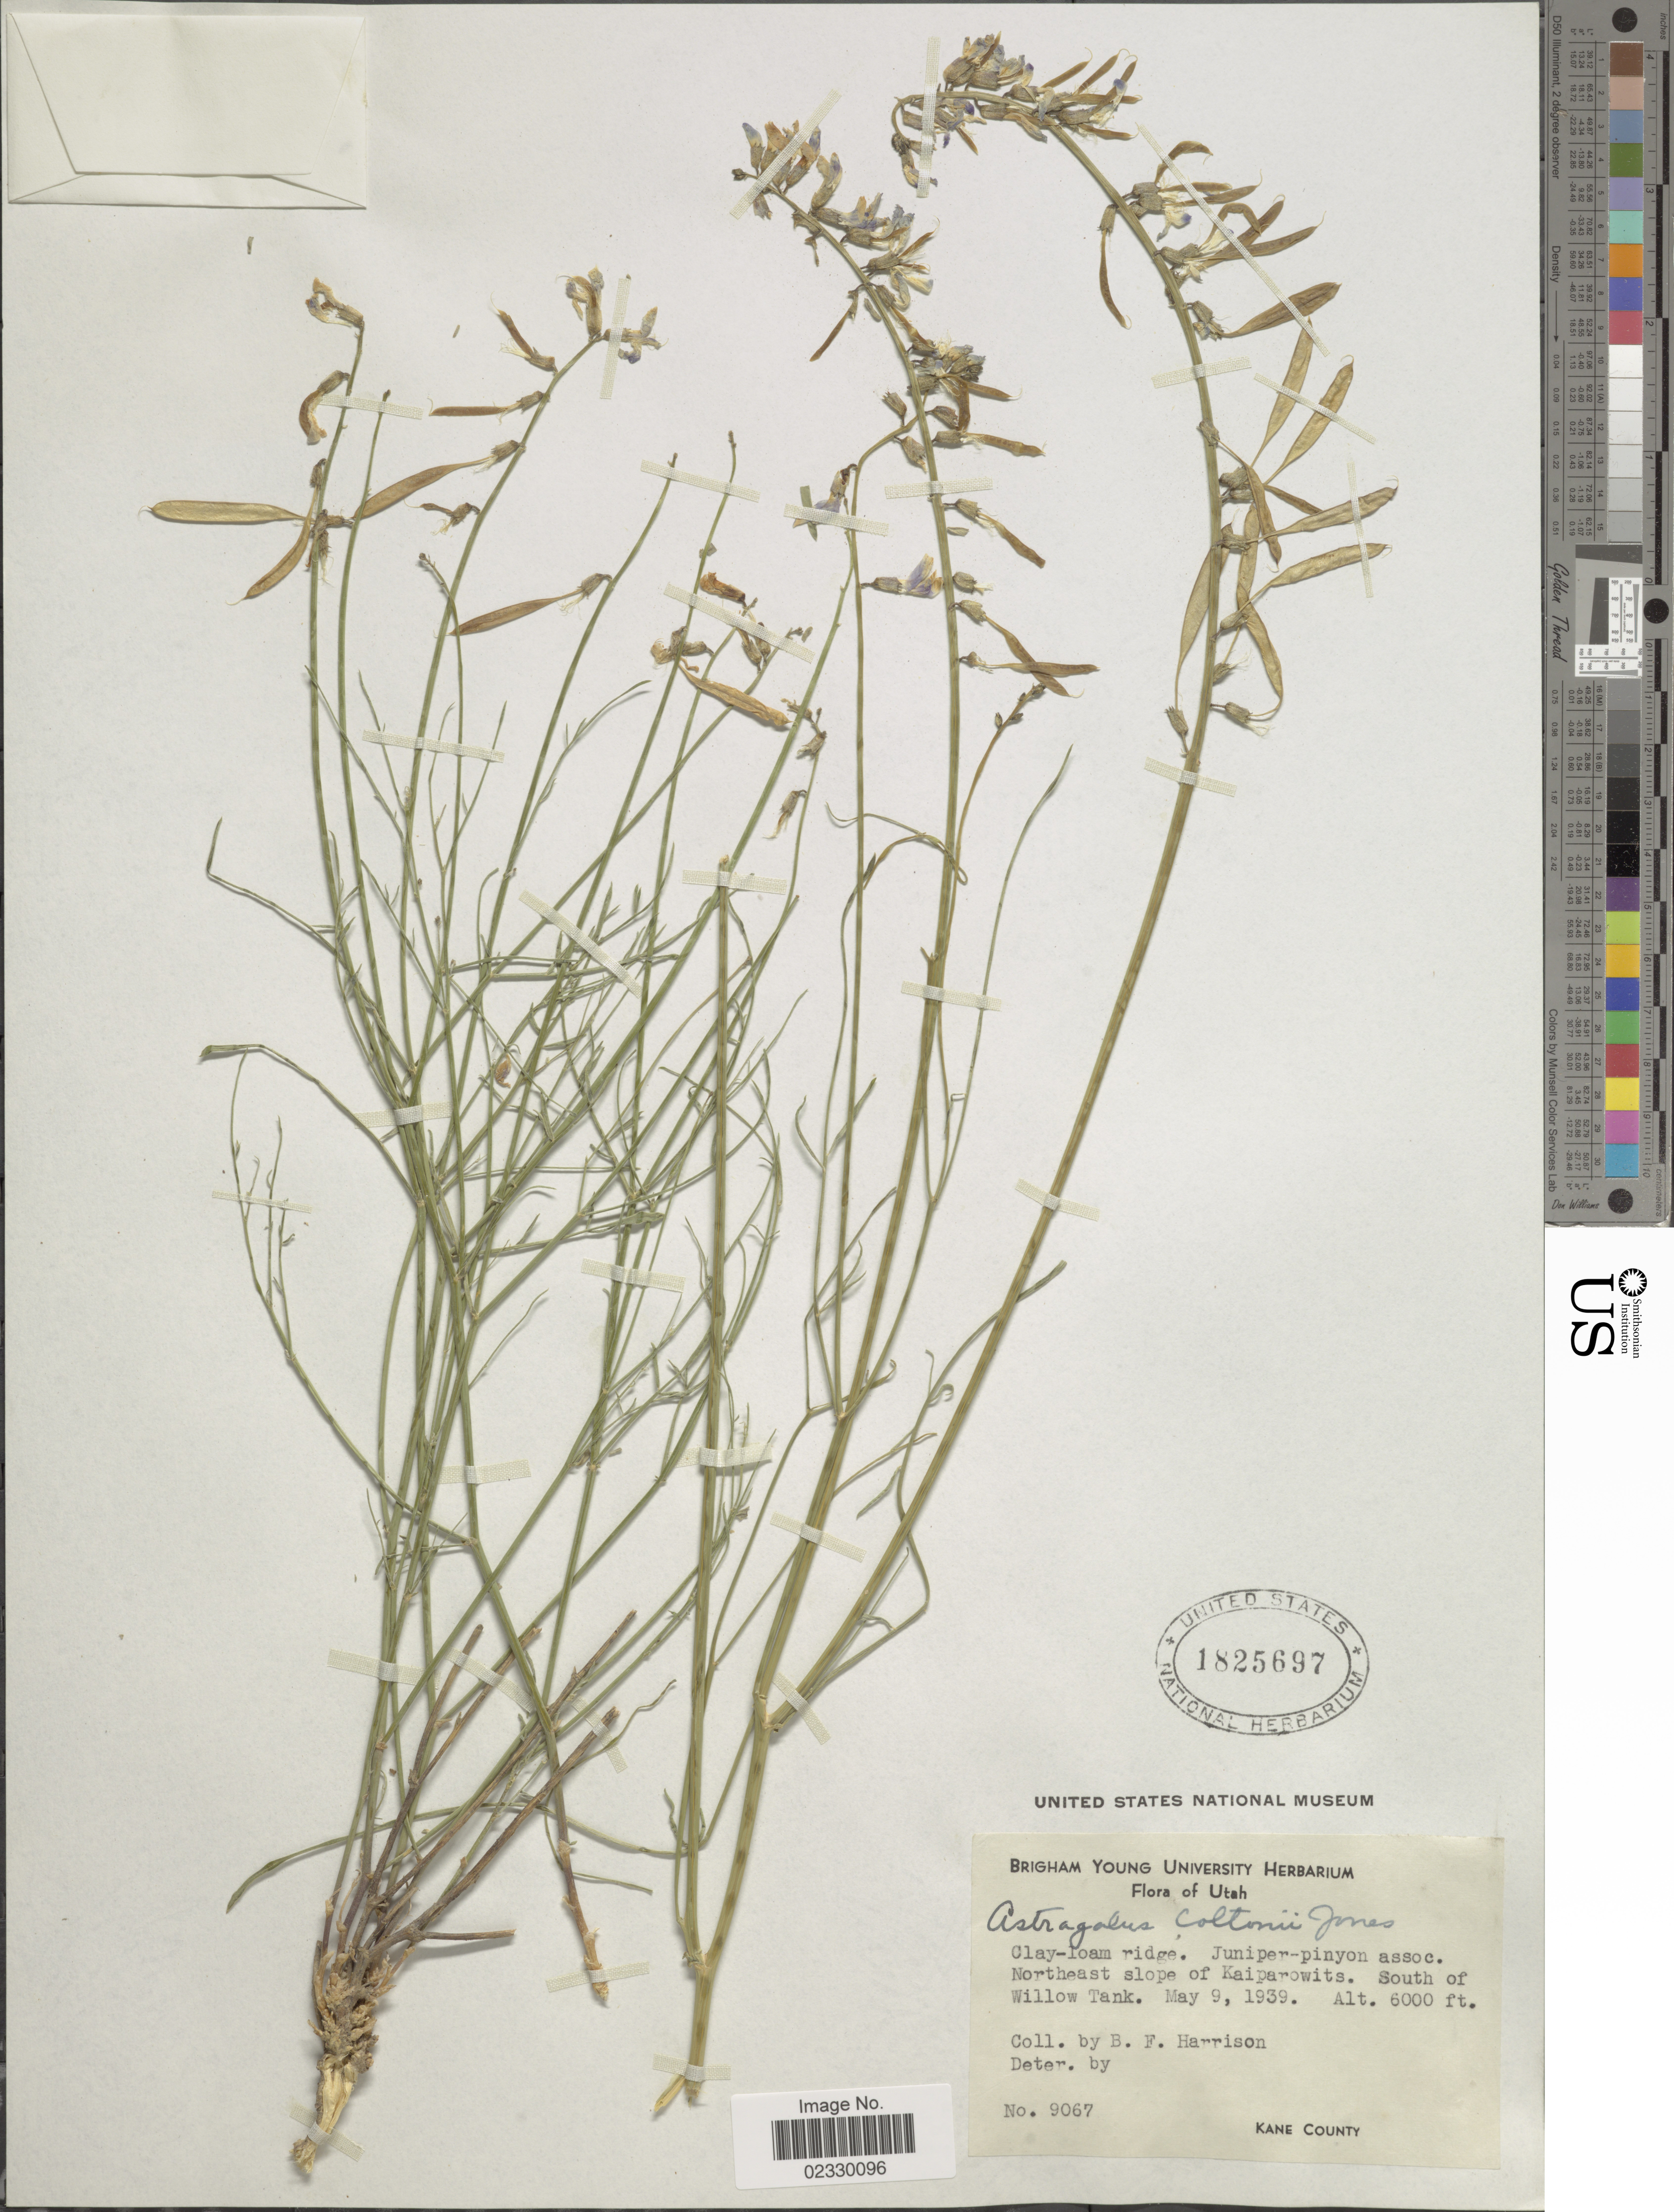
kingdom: Plantae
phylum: Tracheophyta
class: Magnoliopsida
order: Fabales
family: Fabaceae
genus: Astragalus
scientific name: Astragalus coltoni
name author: M.E. Jones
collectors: B. F. Harrison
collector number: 9067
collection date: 1939-05-09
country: United States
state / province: Utah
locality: Clay-loam ridge. Juniper-pinyon assoc. Northeast slope of Kaiparowits. South of Willow Tank, Kane County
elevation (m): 1829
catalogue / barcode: US 1825697